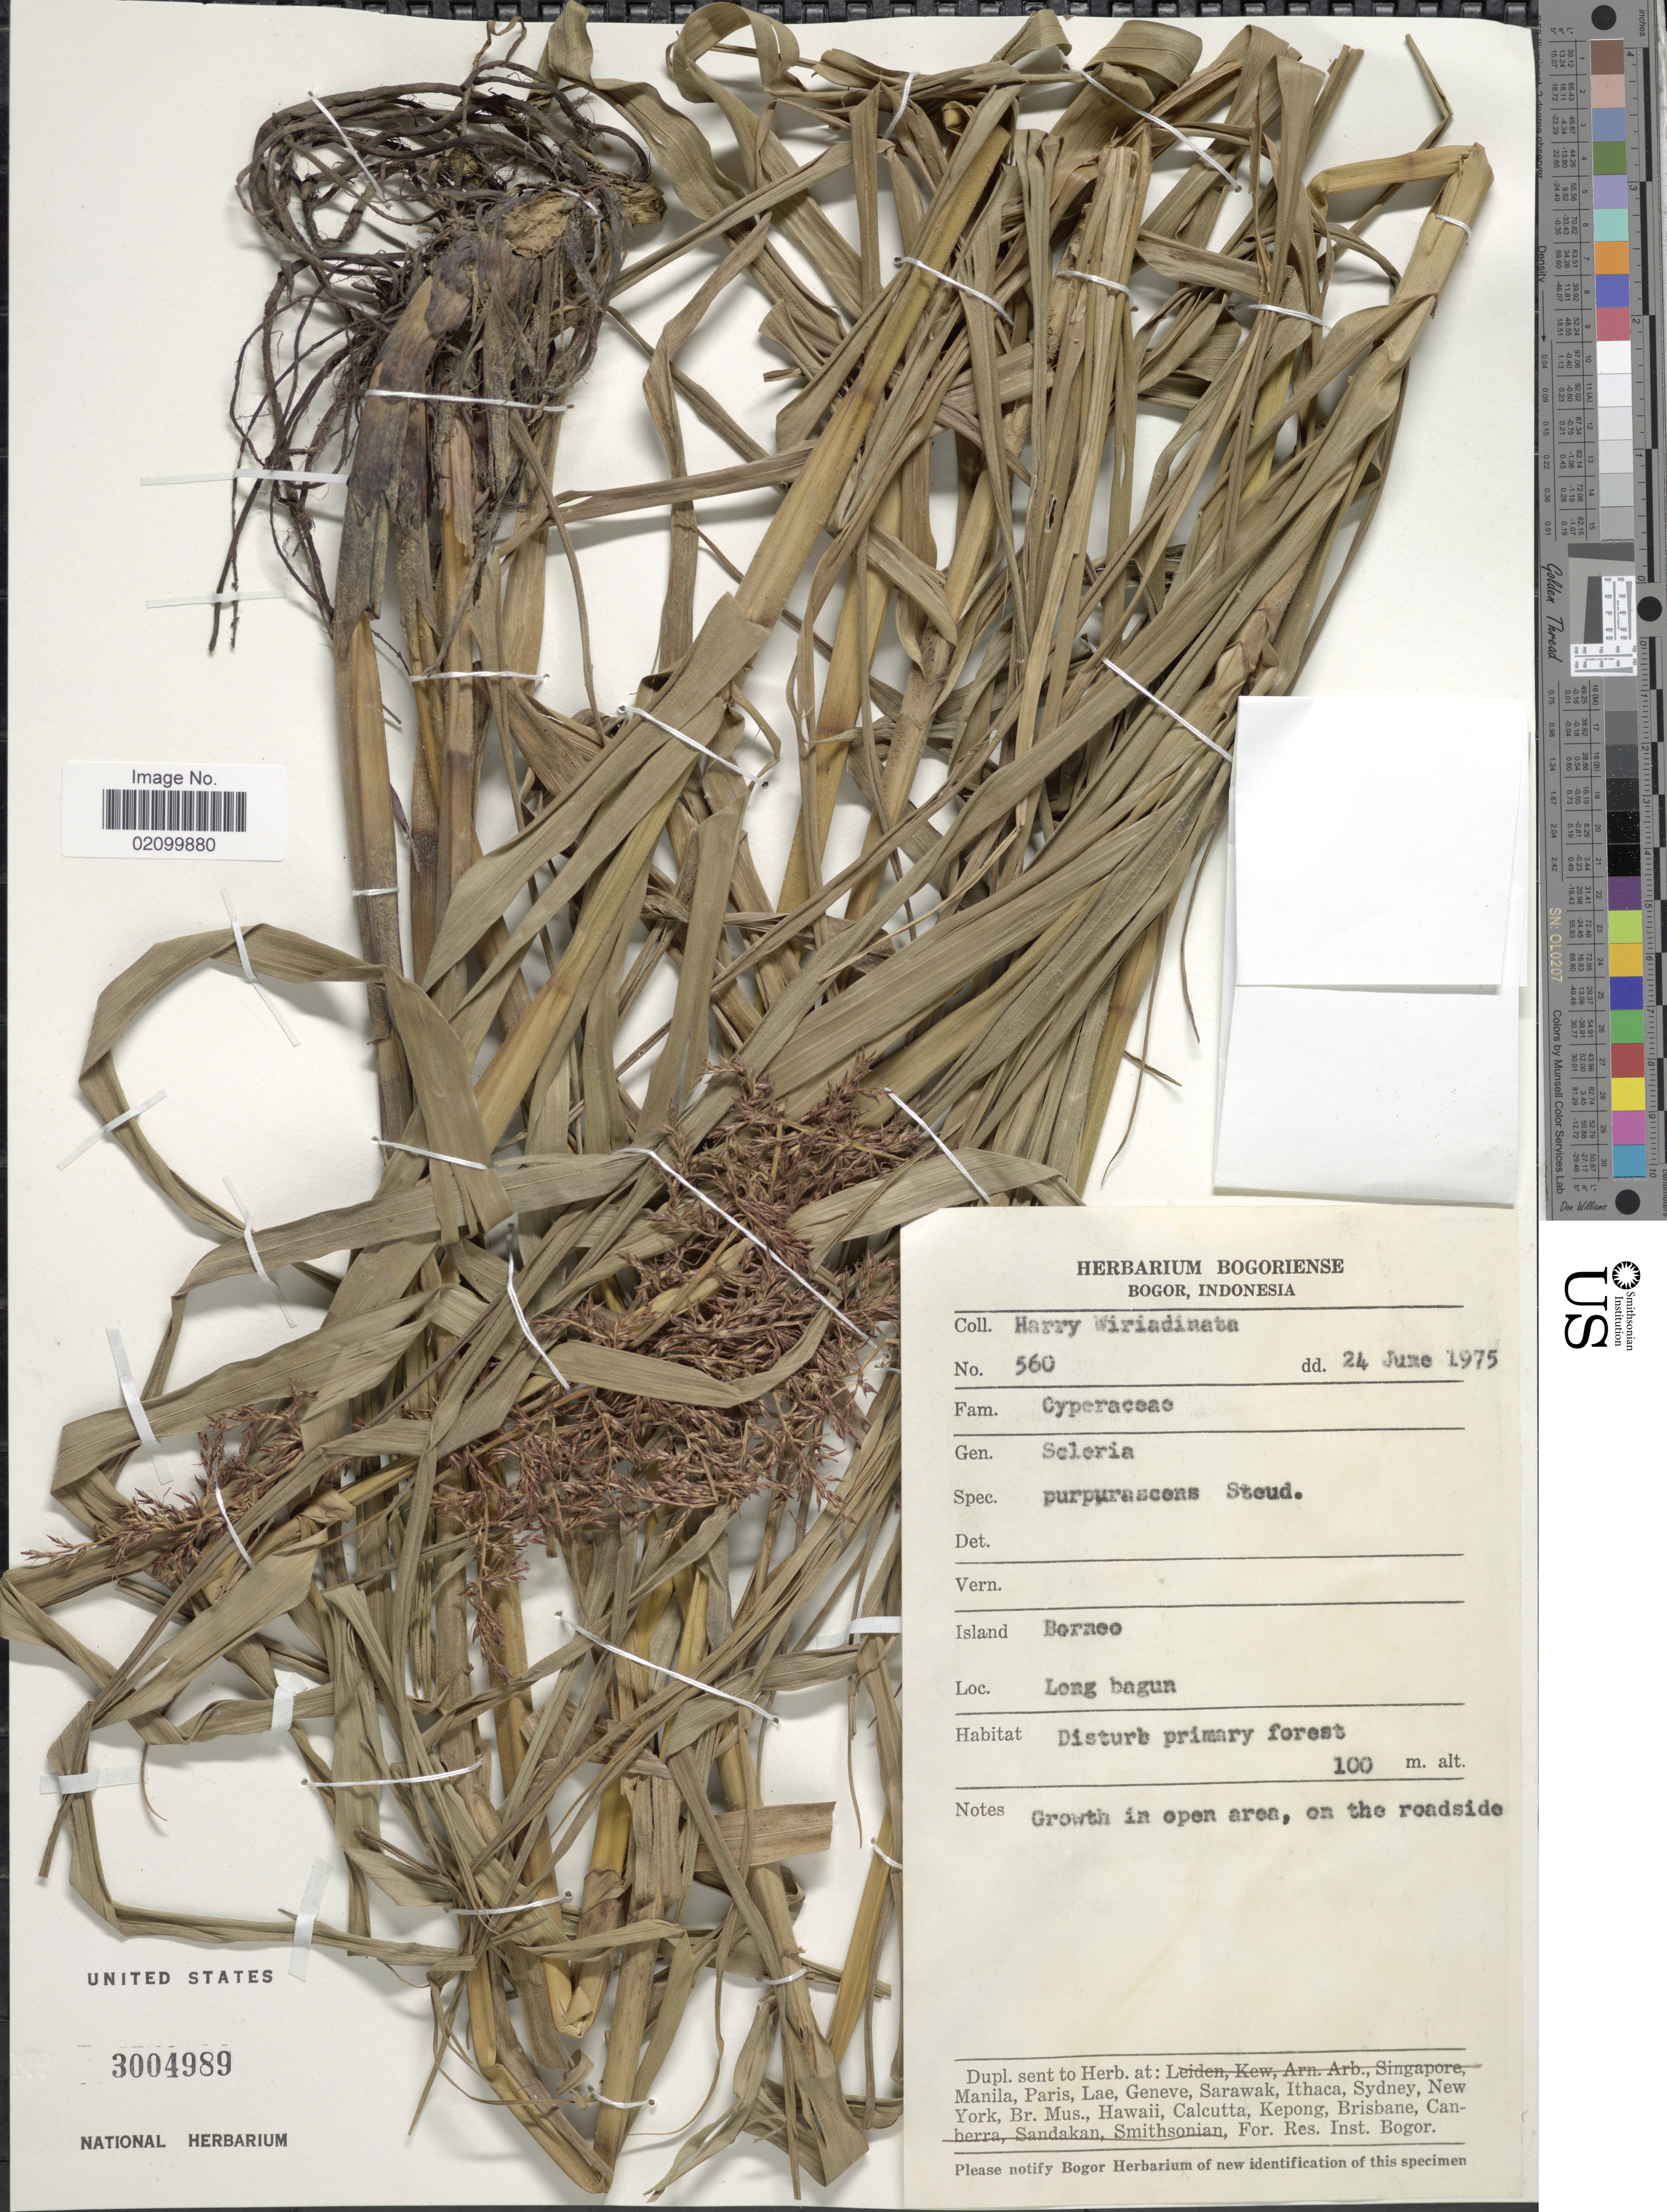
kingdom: Plantae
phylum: Tracheophyta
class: Liliopsida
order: Poales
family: Cyperaceae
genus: Scleria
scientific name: Scleria purpurascens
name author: Steud.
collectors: H. Wiriadinata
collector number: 560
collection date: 1975-06-24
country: Indonesia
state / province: Kalimantan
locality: Borneo, Long bagun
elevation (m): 100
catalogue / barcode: US 3304989